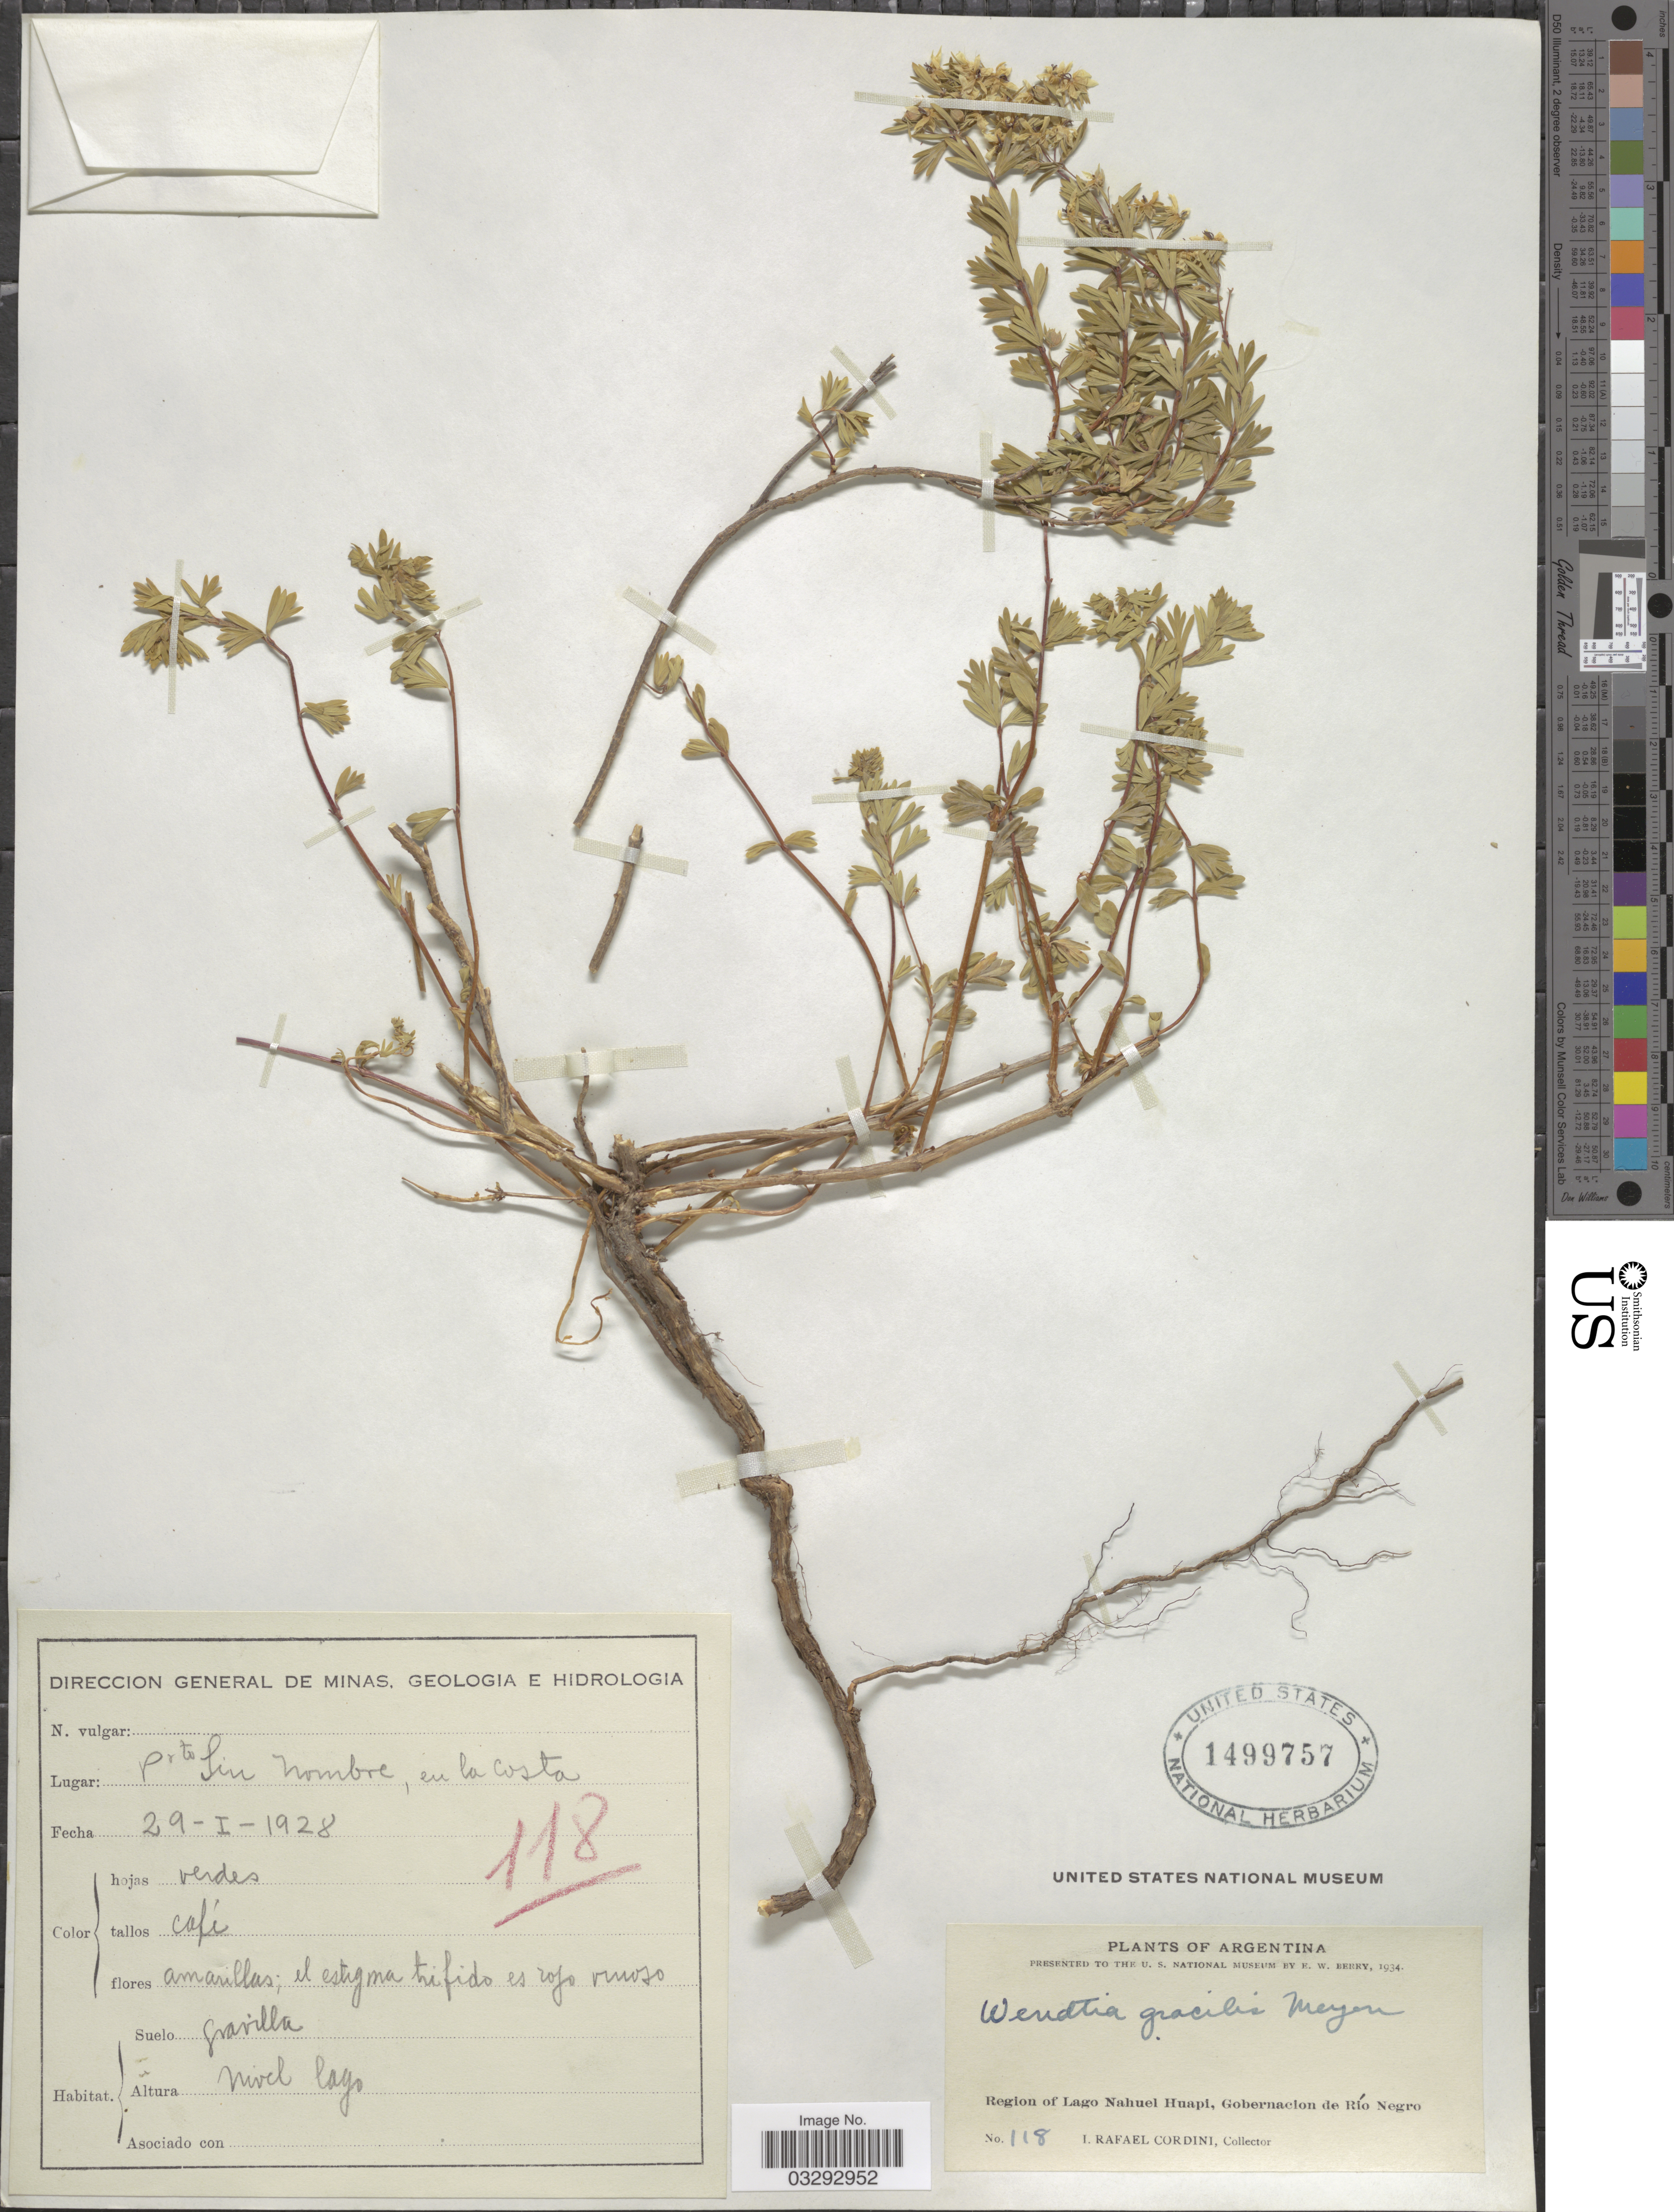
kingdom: Plantae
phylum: Tracheophyta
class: Magnoliopsida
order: Geraniales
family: Vivianiaceae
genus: Wendtia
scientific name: Wendtia gracilis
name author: Meyen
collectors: I. Cordini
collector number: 118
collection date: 1928-01-29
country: Argentina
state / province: Rio Negro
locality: Region of Lago Nahuel Huapi, Gobernacion de Río Negro.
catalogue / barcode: US 1499757